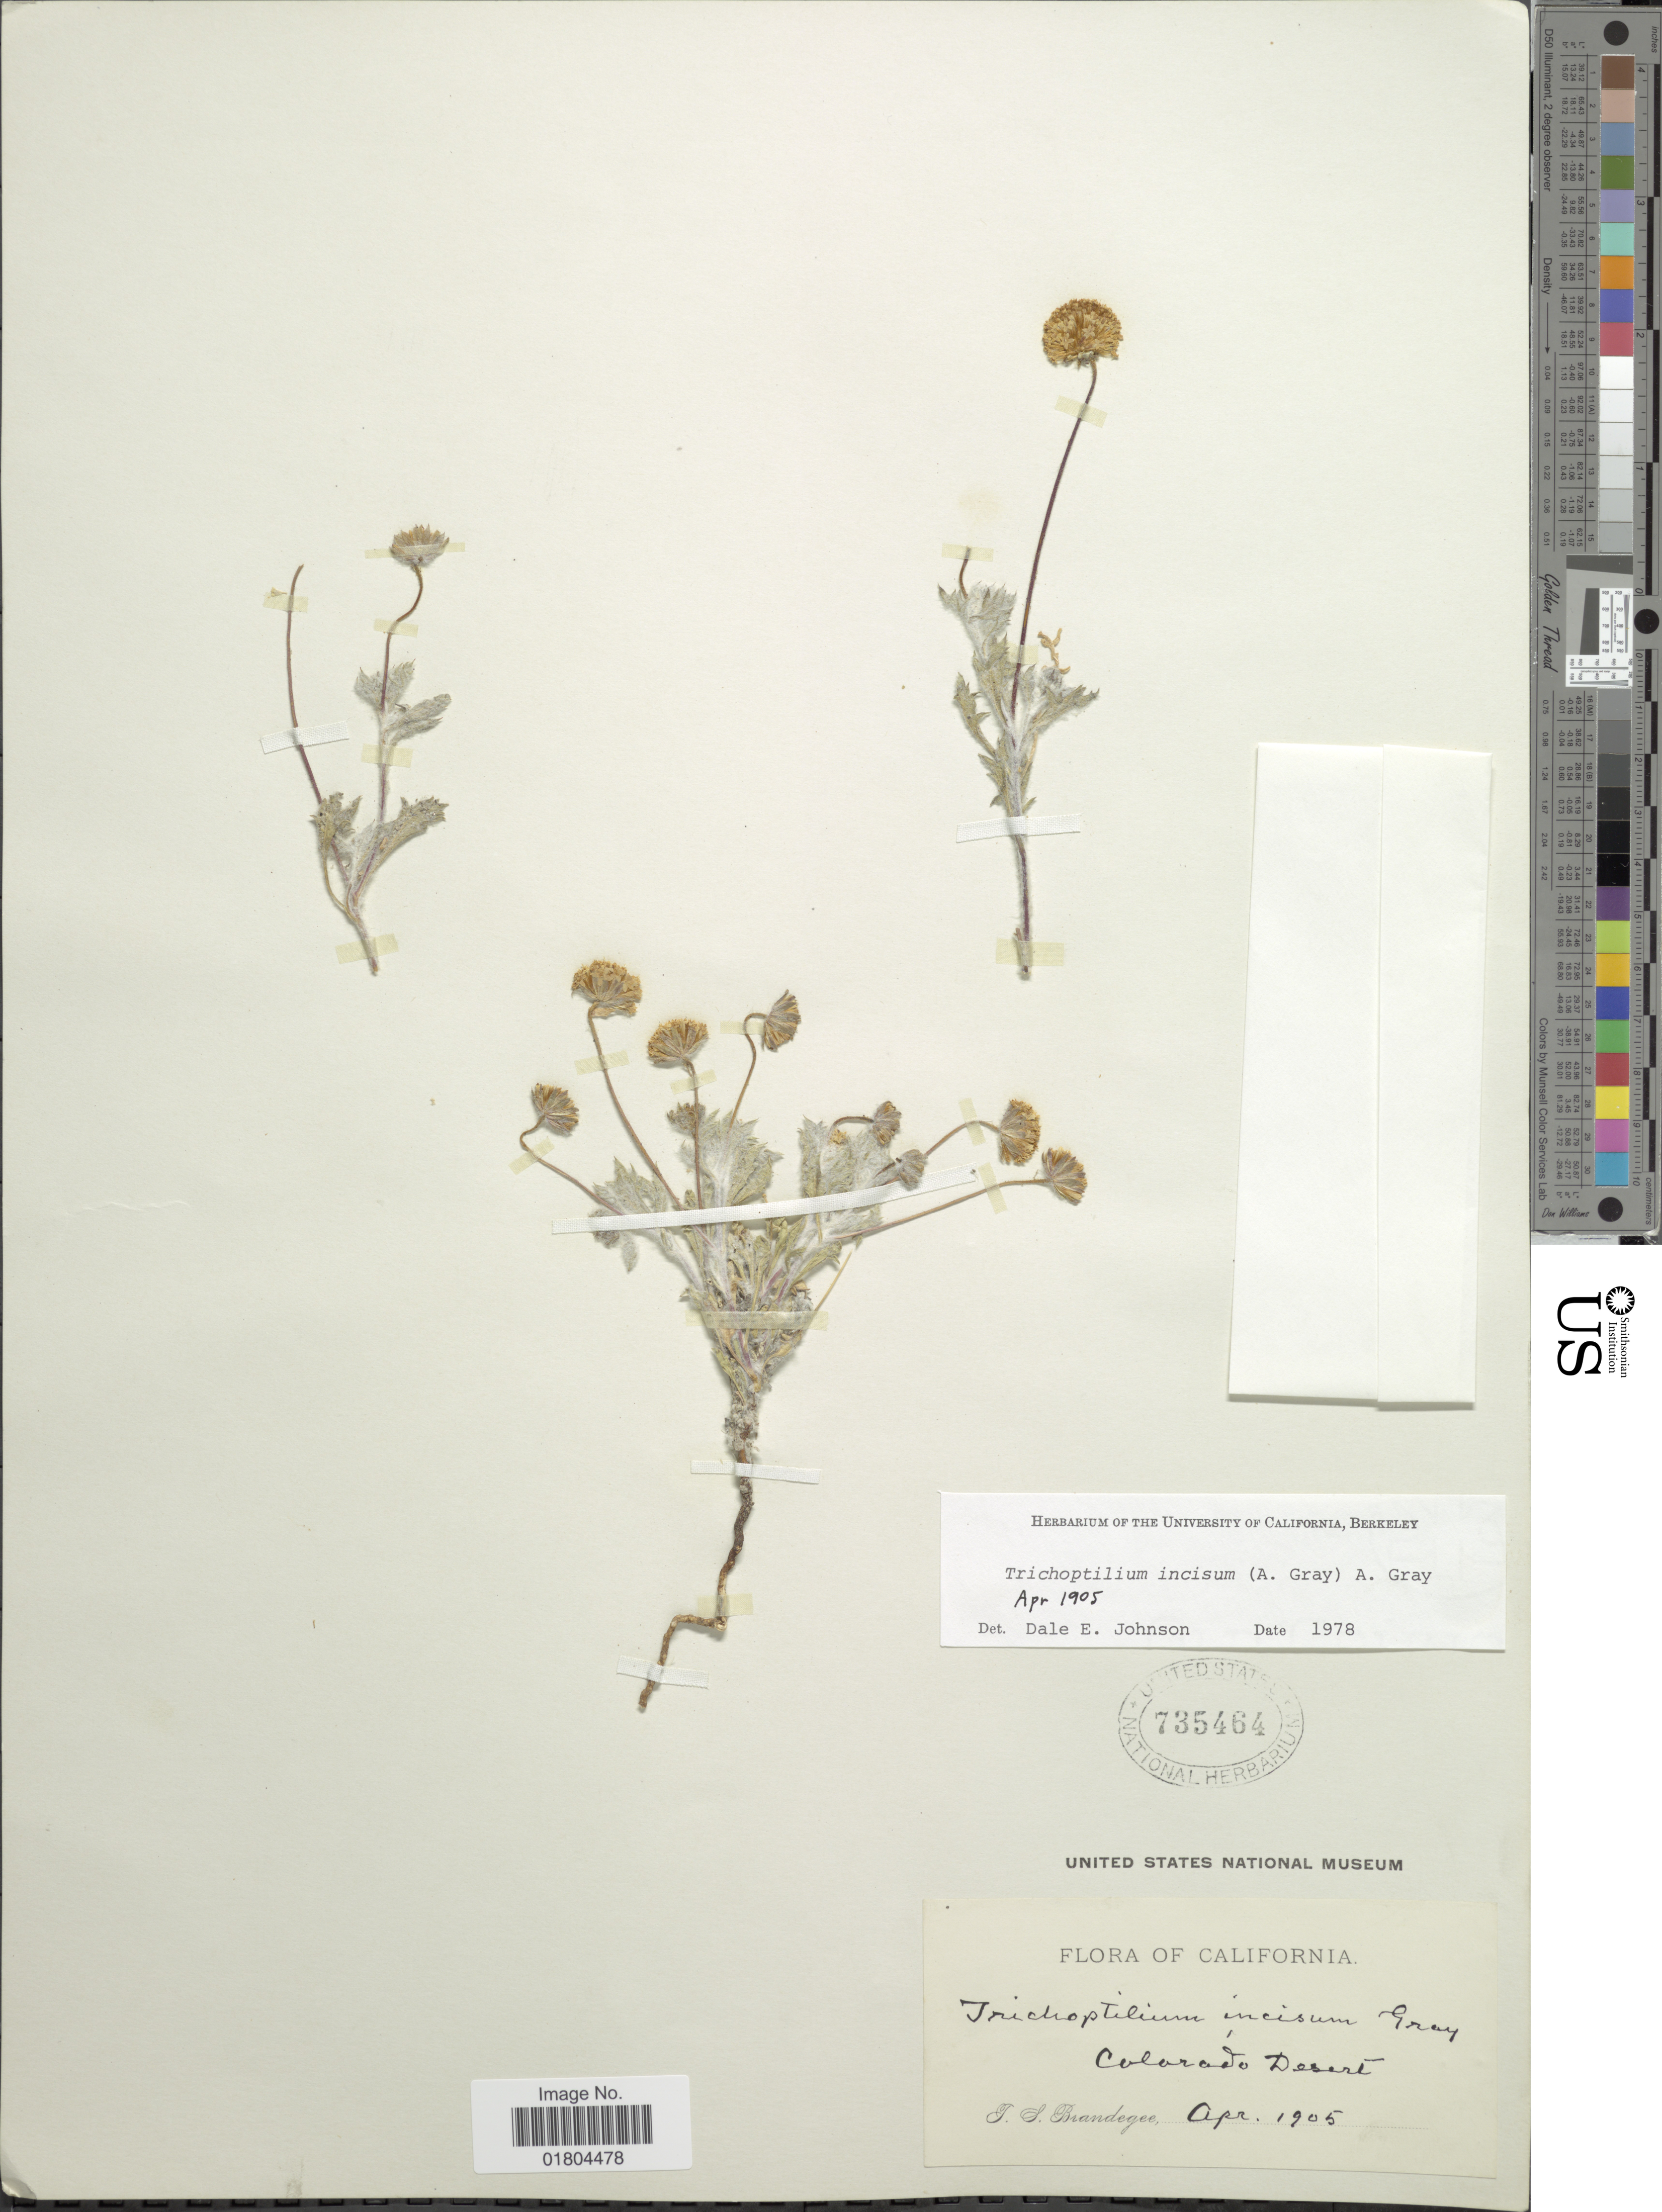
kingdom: Plantae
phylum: Tracheophyta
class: Magnoliopsida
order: Asterales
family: Asteraceae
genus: Trichoptilium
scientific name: Trichoptilium incisum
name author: (A. Gray) A. Gray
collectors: T. S. Brandegee (herbarium)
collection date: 1905-04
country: United States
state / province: California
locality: California, Colorado Desert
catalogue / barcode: US 735464